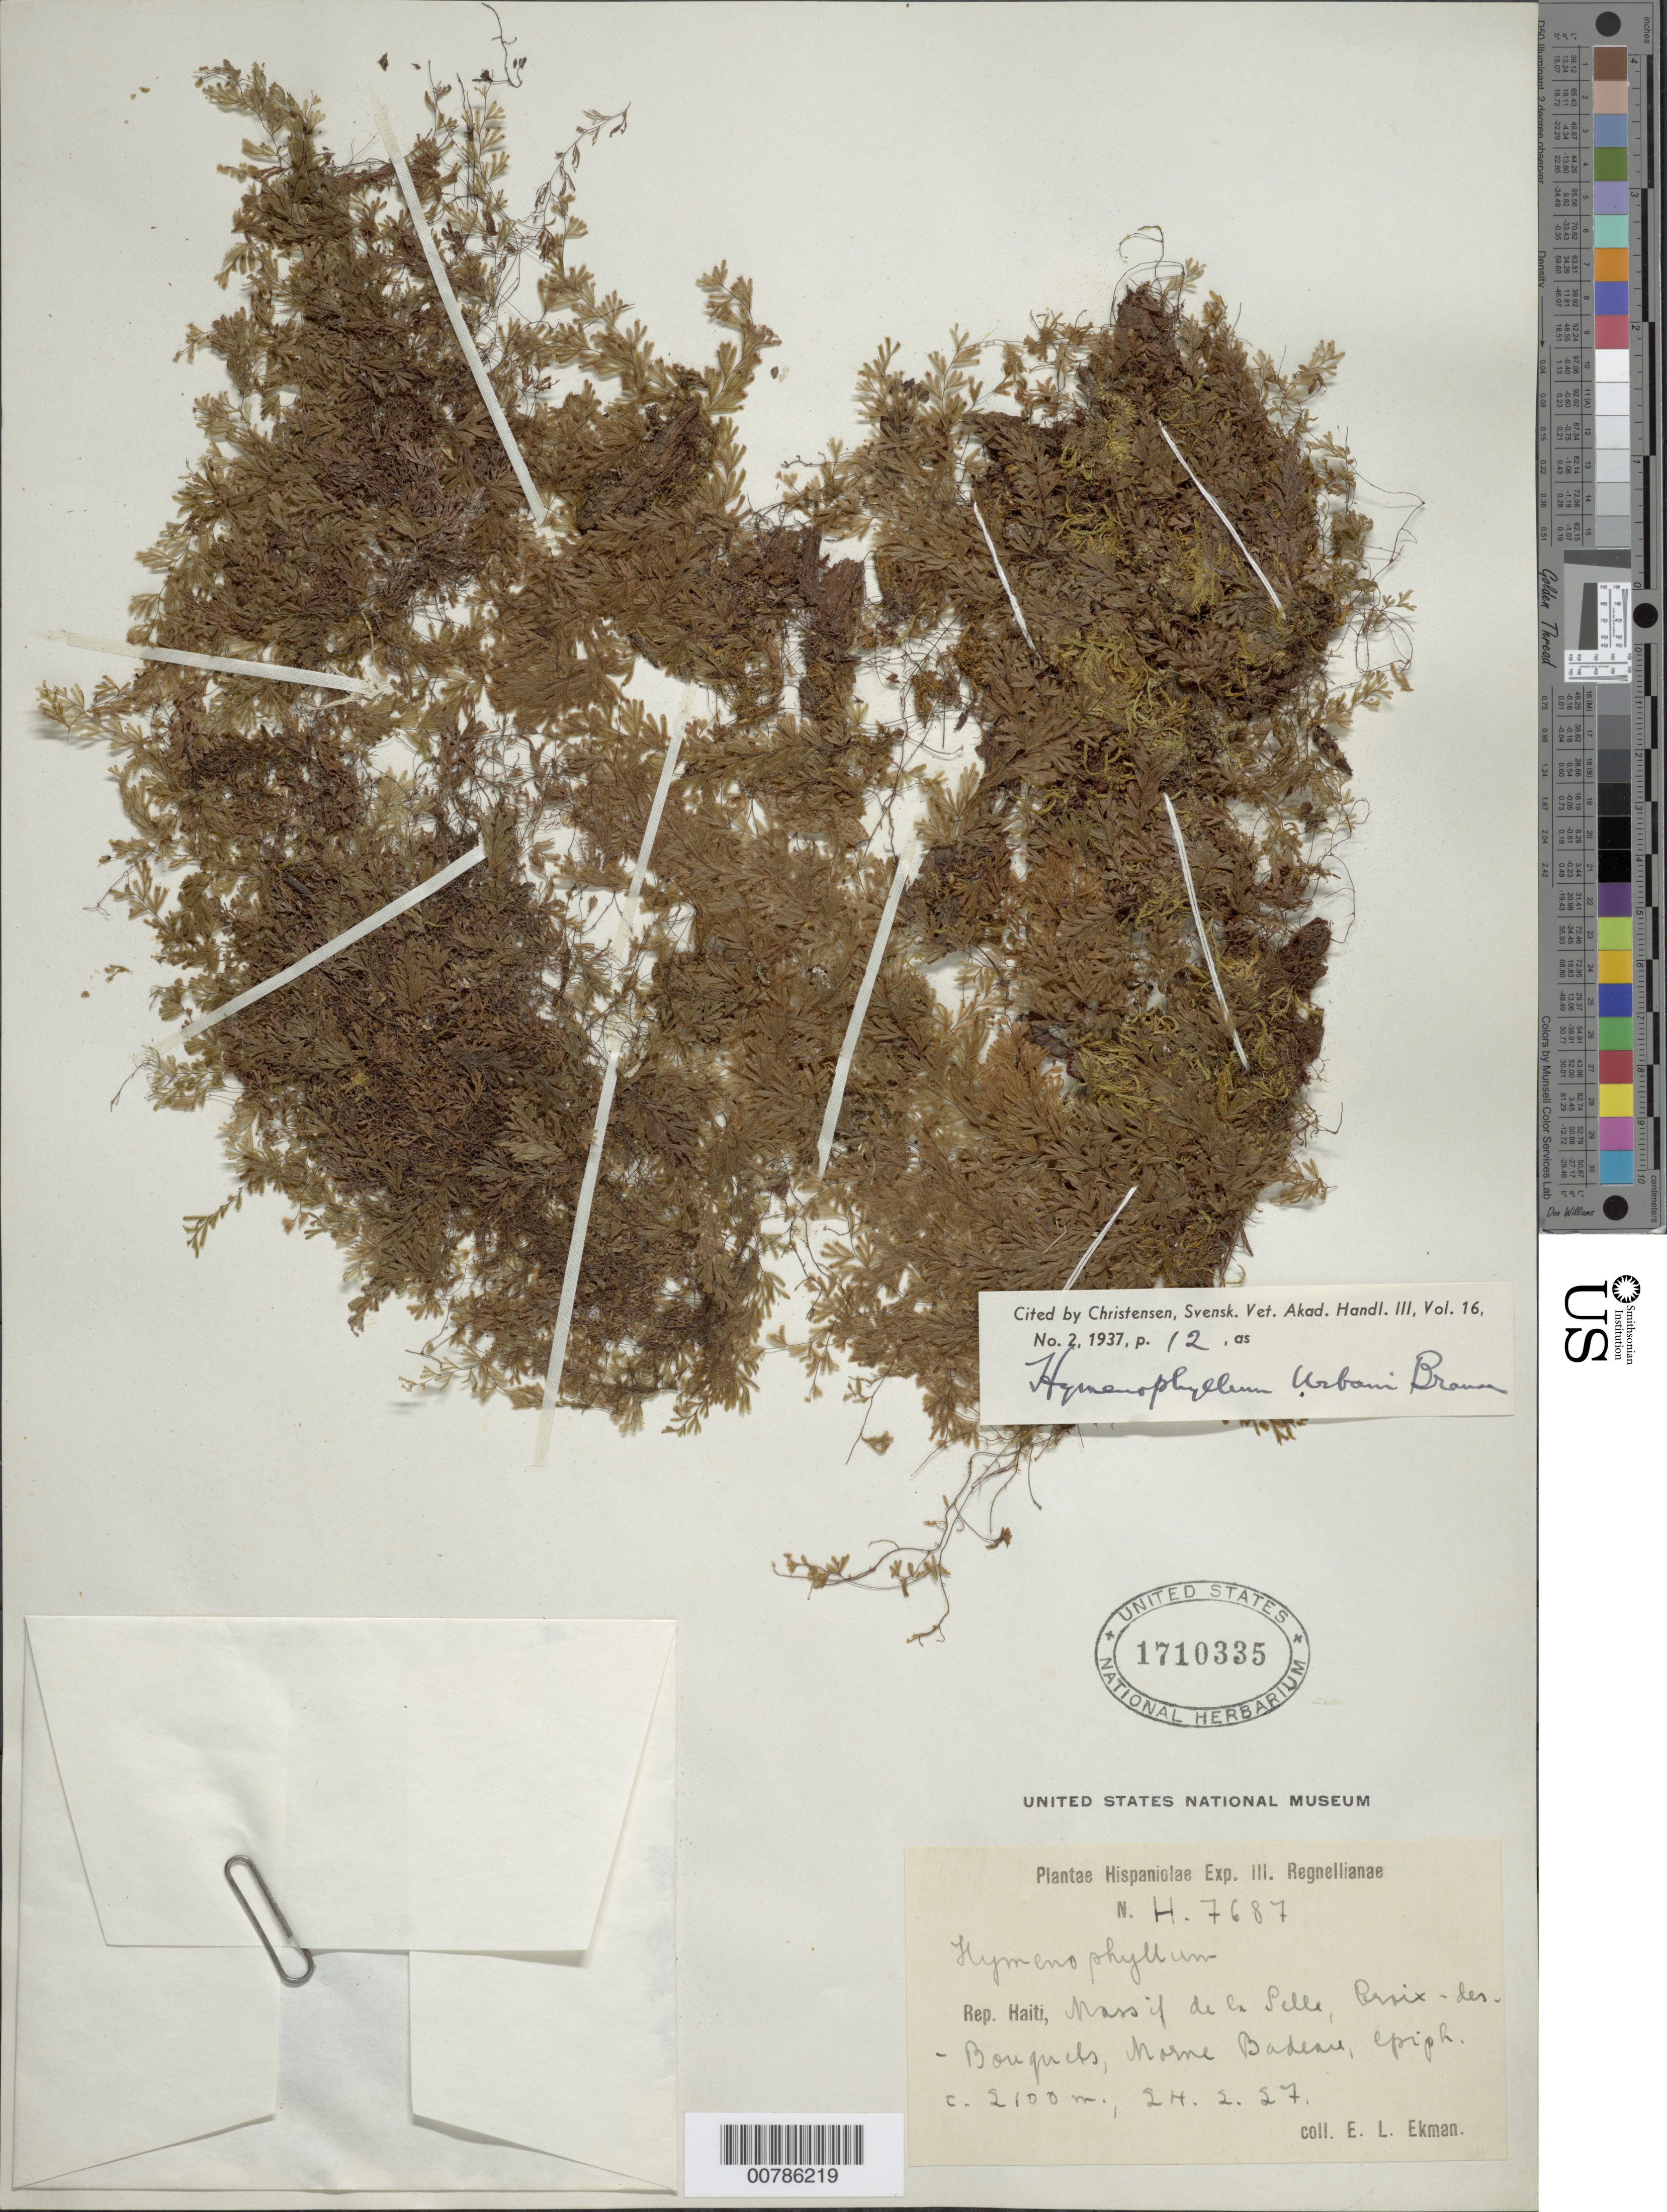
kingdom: Plantae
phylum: Tracheophyta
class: Polypodiopsida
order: Hymenophyllales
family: Hymenophyllaceae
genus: Hymenophyllum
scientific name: Hymenophyllum urbanii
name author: Brause in Urb.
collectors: E. L. Ekman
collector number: H 7687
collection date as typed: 24 Feb 1927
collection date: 1927-02-24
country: Haiti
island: Hispaniola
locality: Massif de la Selle, Croix des Bouquets, Morne Badeaù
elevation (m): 2100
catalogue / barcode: US 1710335